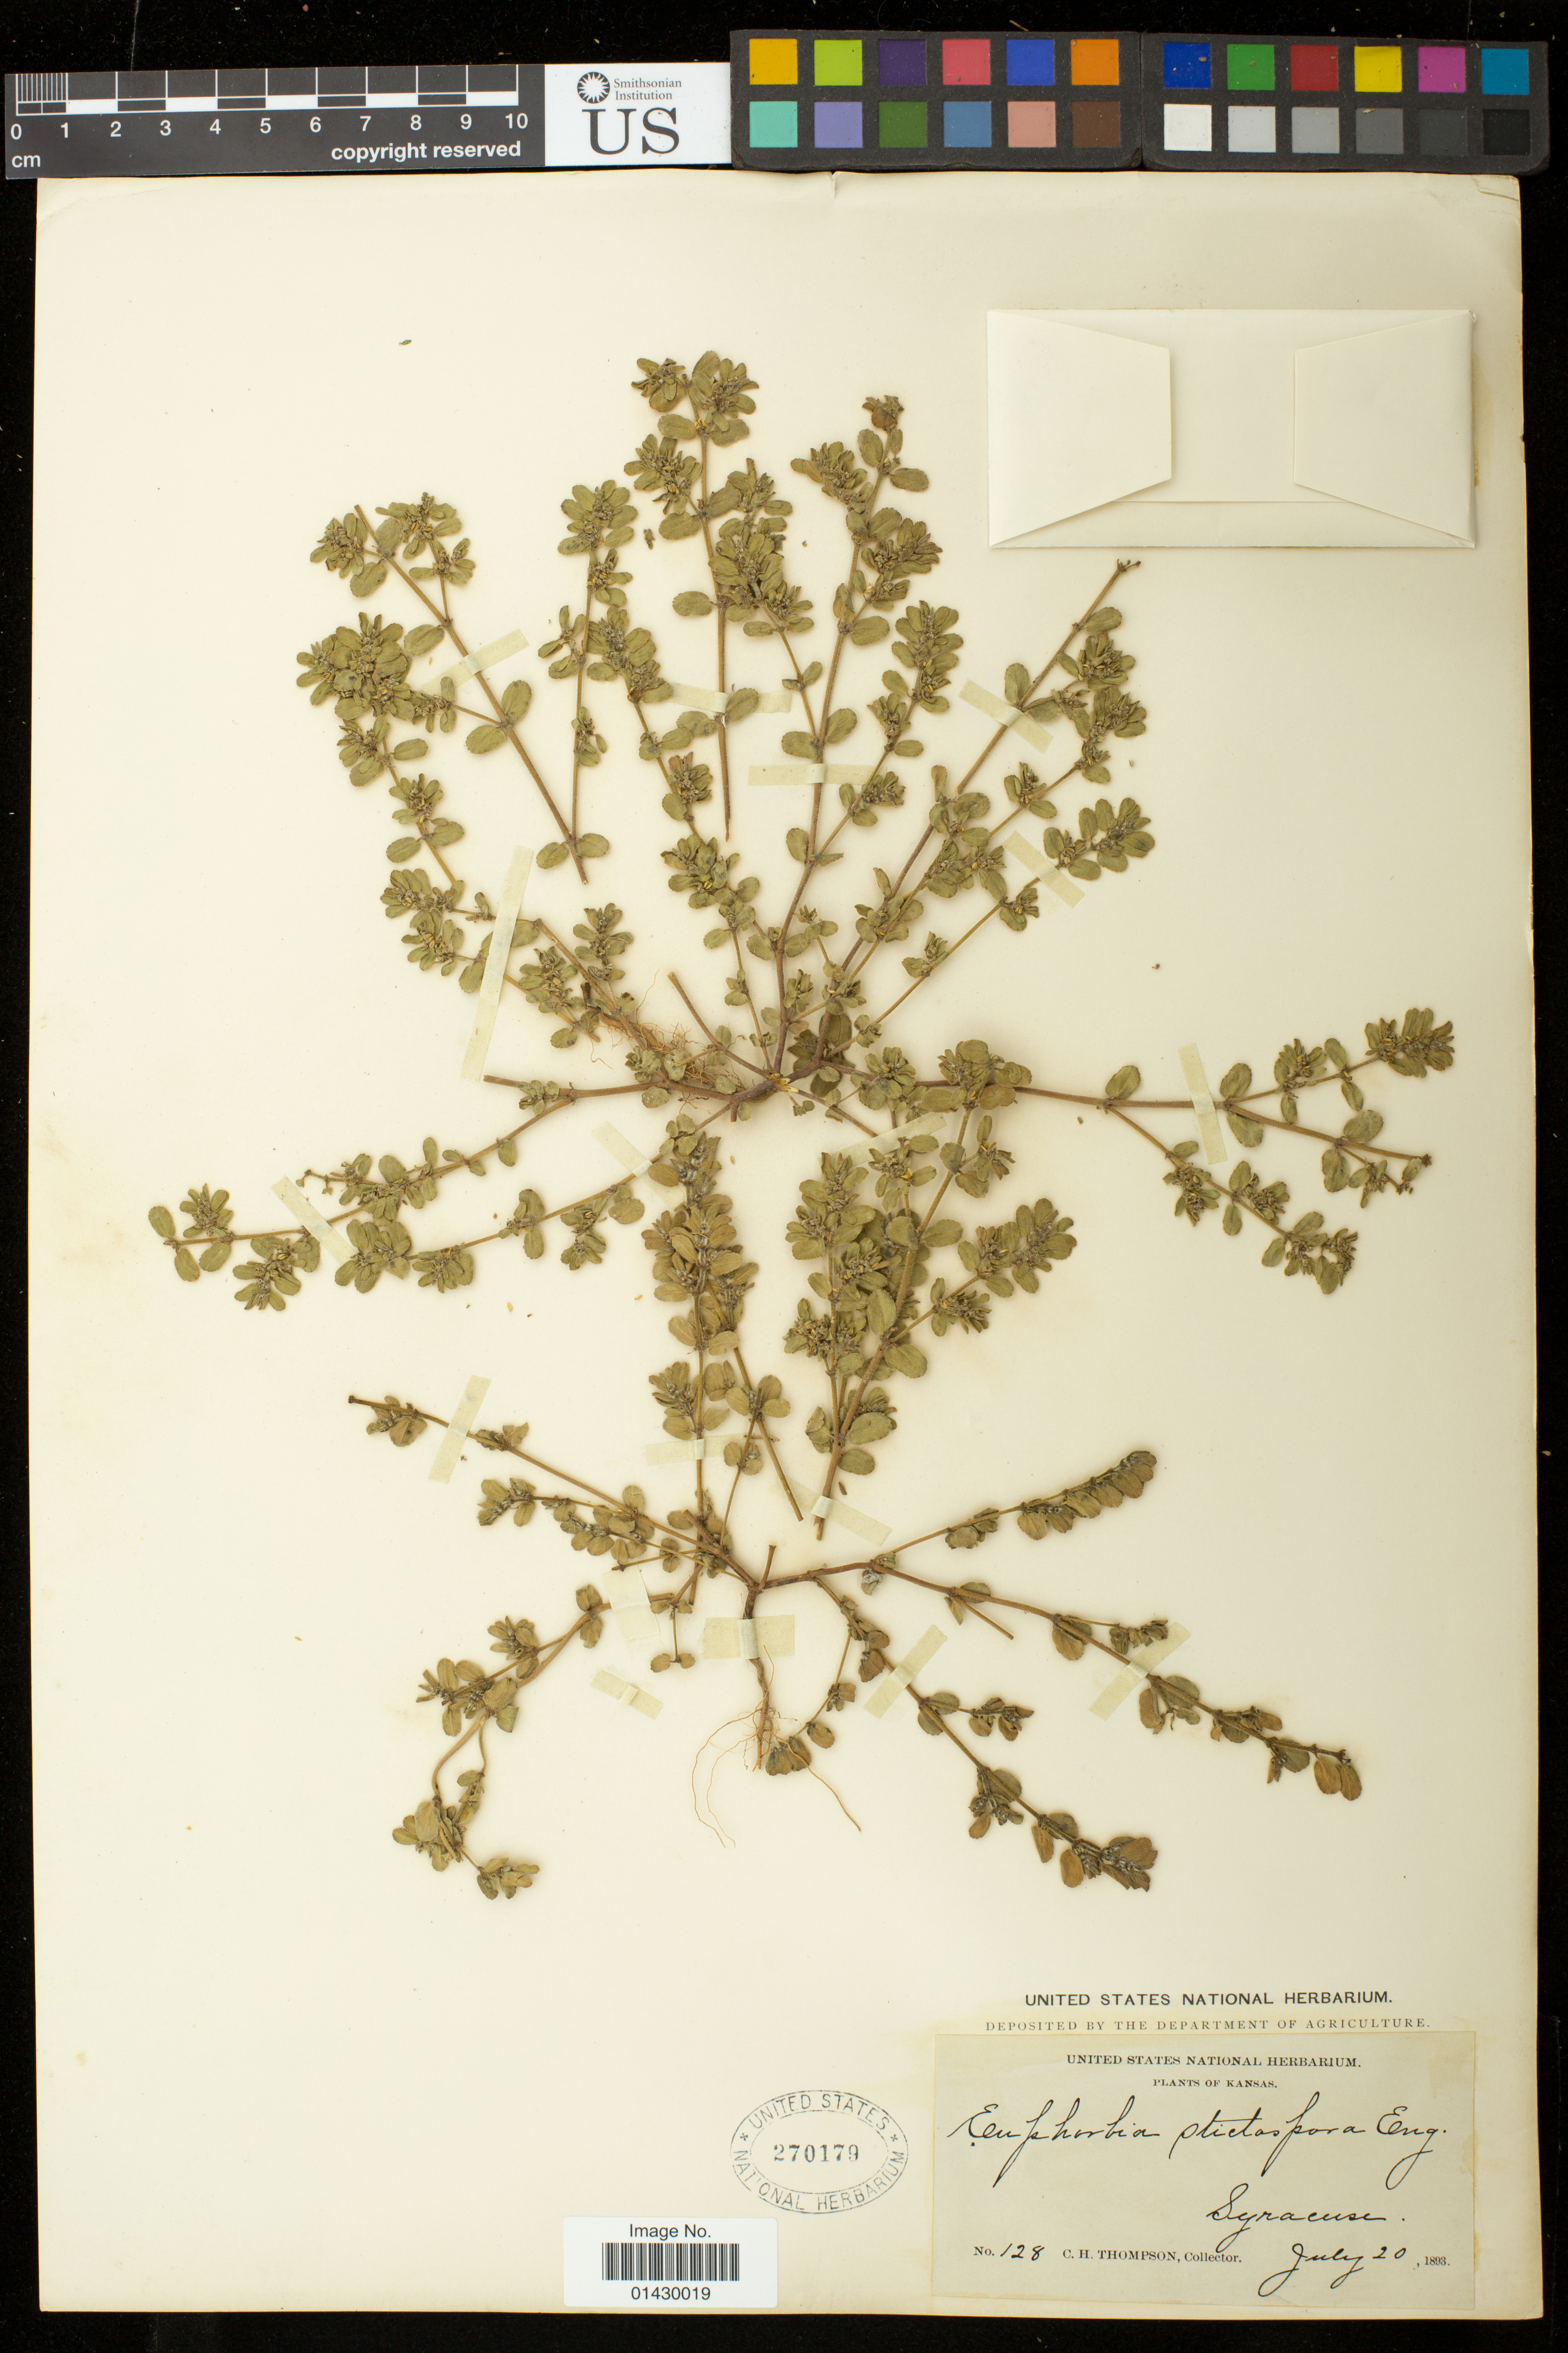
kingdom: Plantae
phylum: Tracheophyta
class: Magnoliopsida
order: Malpighiales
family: Euphorbiaceae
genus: Euphorbia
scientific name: Euphorbia stictospora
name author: Engelm.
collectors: C. H. Thompson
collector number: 128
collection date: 1893-07-20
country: United States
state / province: Kansas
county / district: Hamilton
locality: Syracuse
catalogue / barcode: US 270179